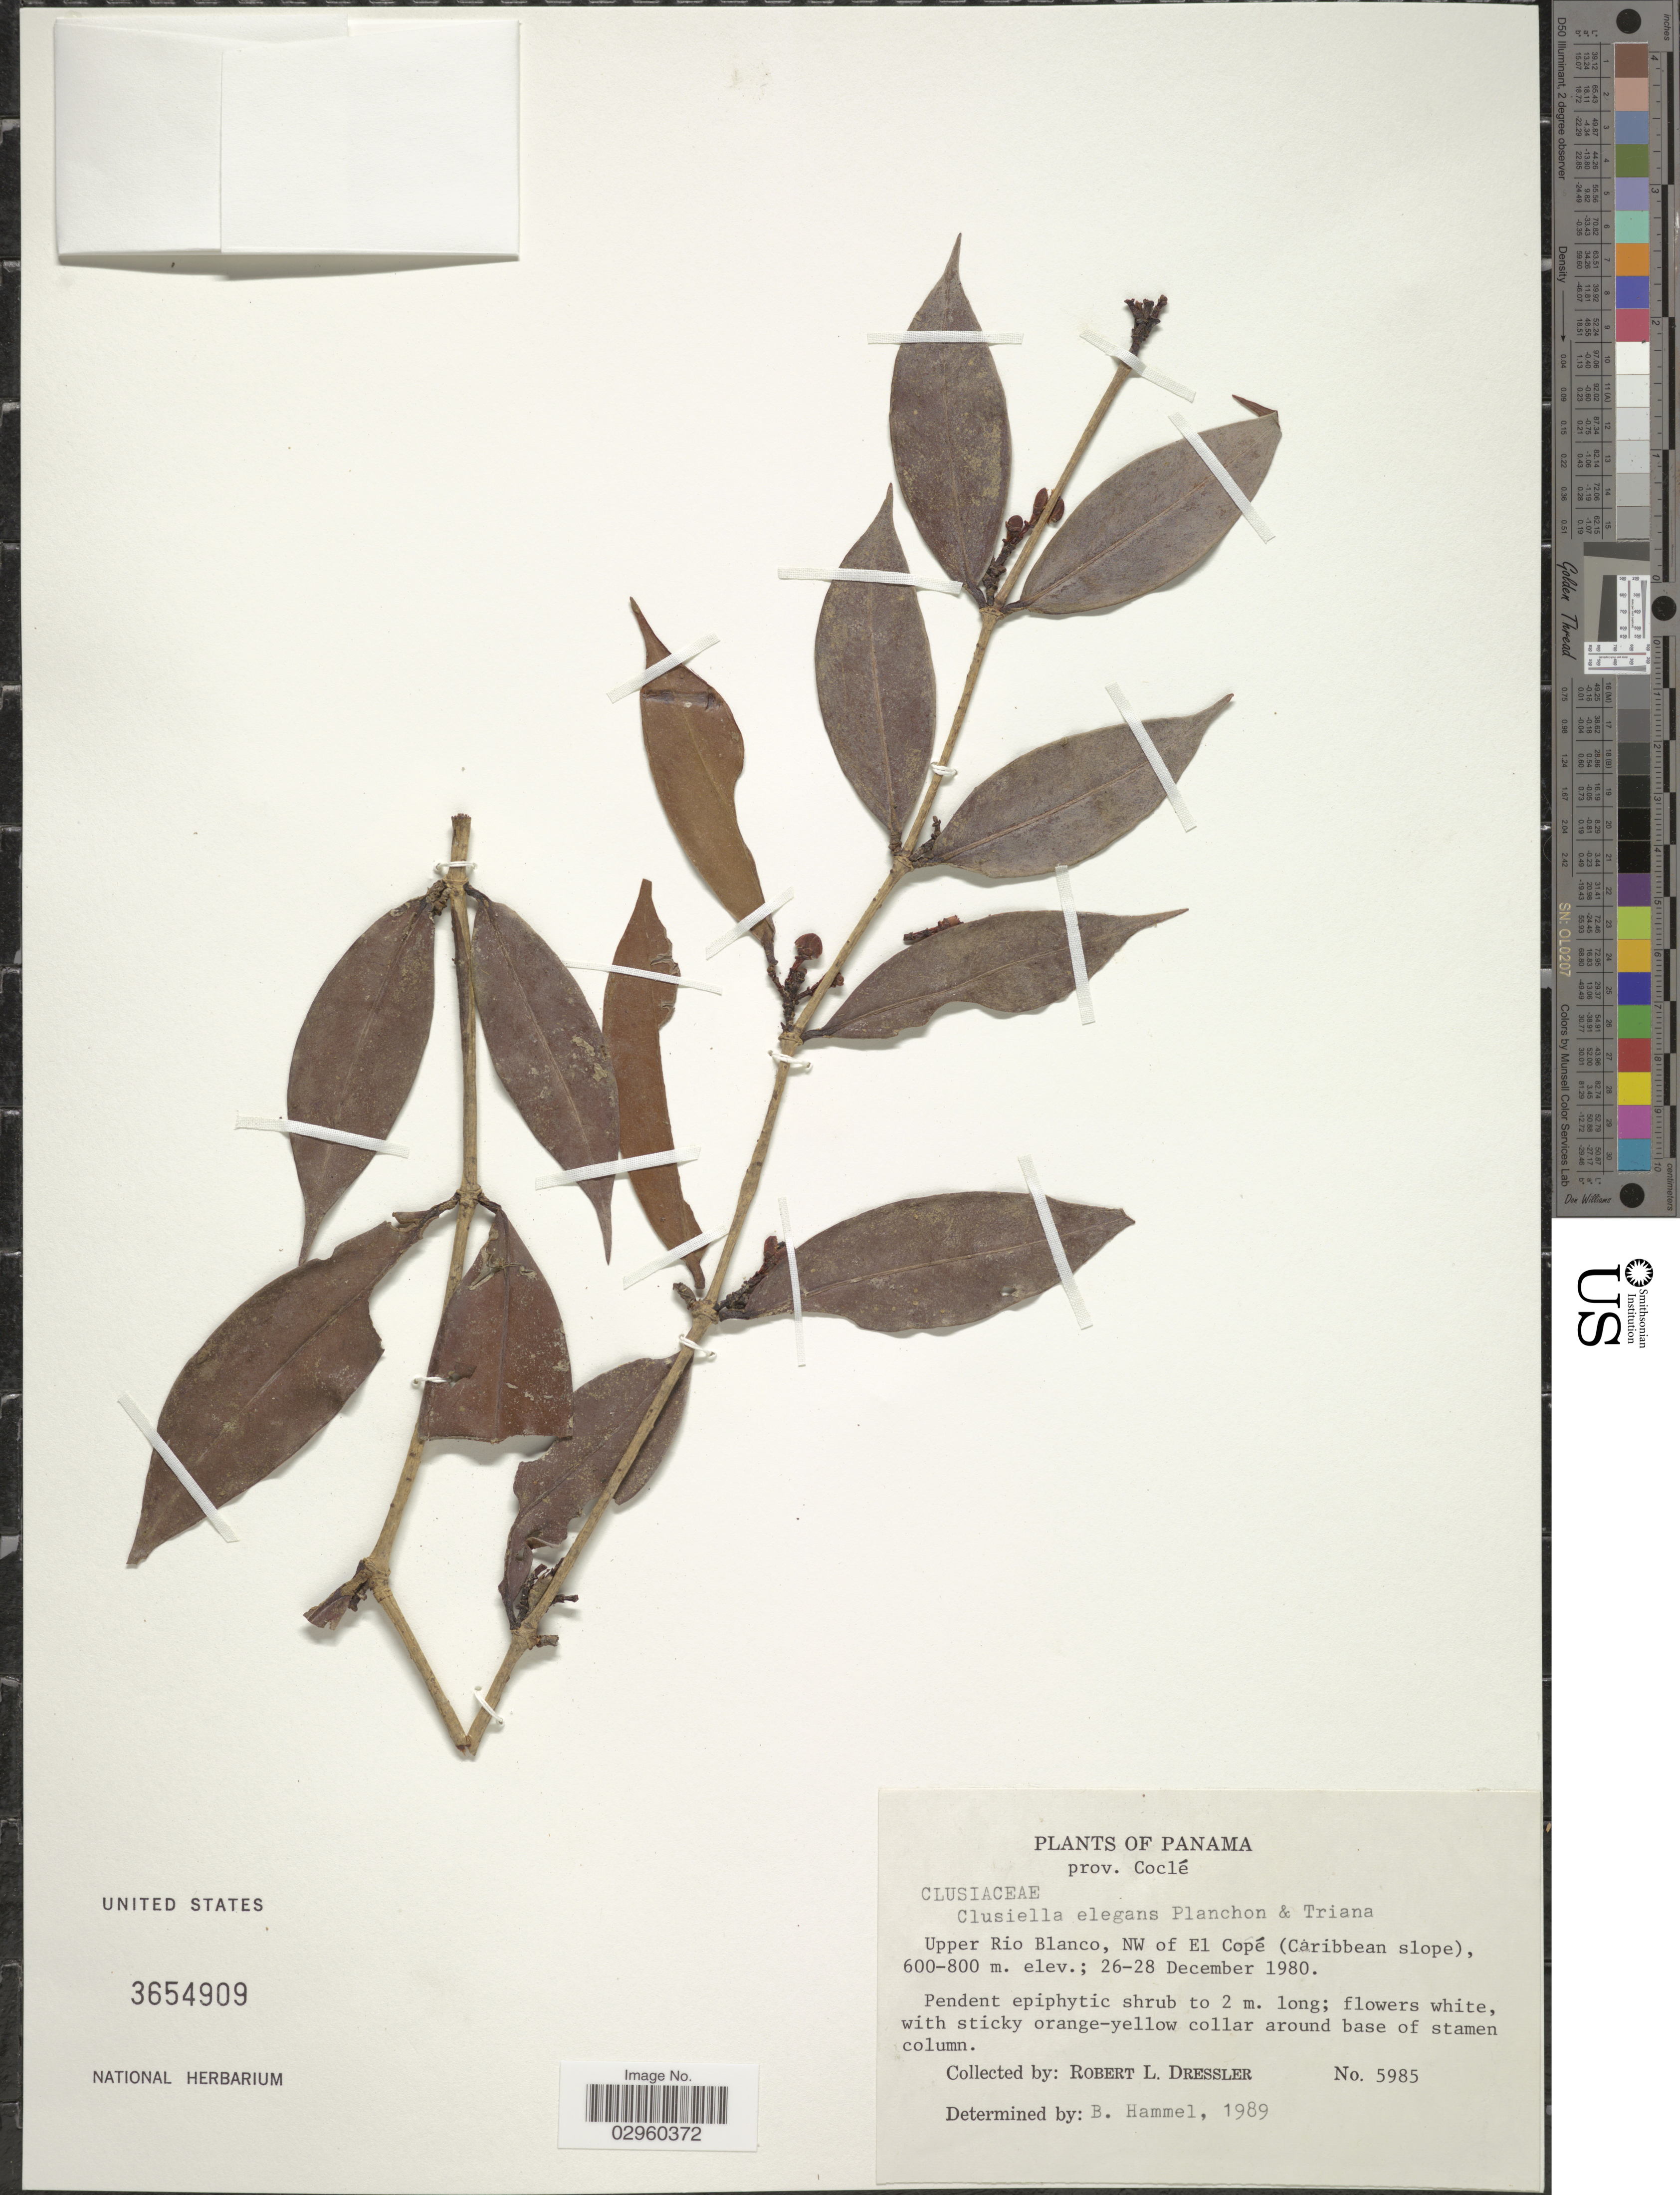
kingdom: Plantae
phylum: Tracheophyta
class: Magnoliopsida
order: Malpighiales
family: Calophyllaceae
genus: Clusiella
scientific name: Clusiella elegans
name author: Planch. & Triana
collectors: R. Dressler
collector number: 5985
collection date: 1980-12-26/1980-12-28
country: Panama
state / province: Coclé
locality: Upper Rio Blanco, NW of El Copé (Caribbean slope).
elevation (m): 600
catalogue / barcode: US 3654909